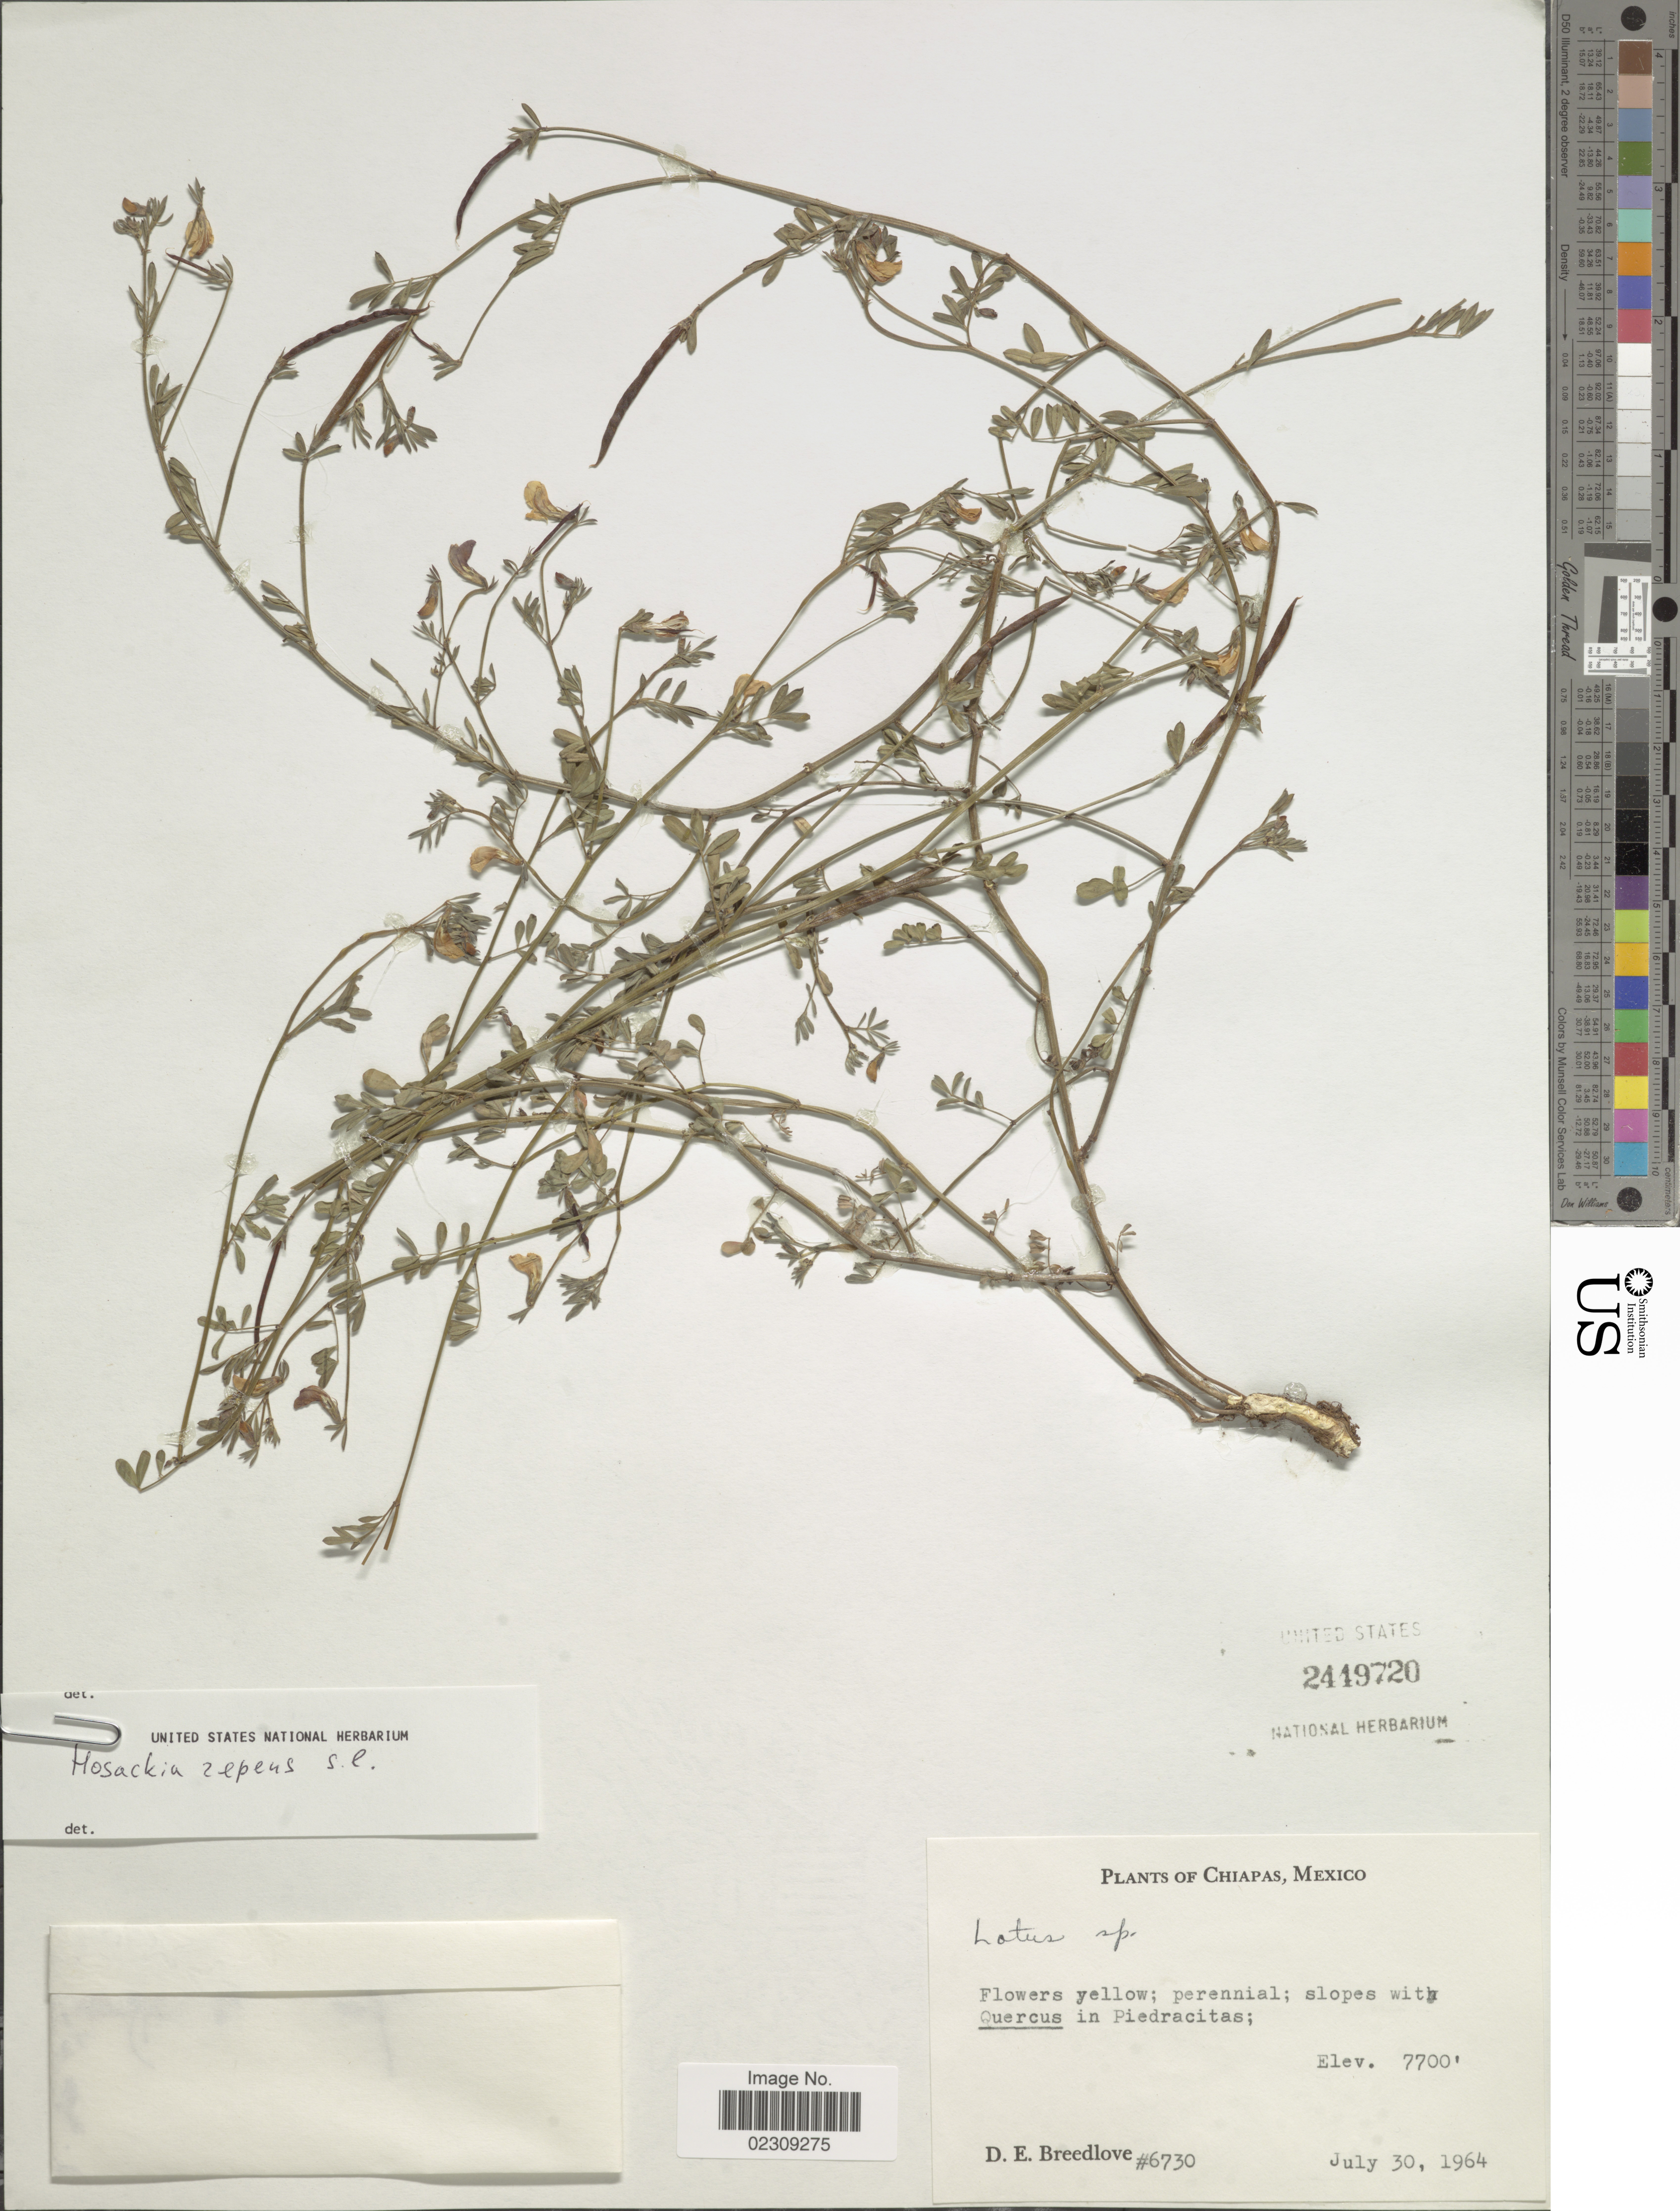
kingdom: Plantae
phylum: Tracheophyta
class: Magnoliopsida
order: Fabales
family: Fabaceae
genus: Hosackia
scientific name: Hosackia repens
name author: G. Don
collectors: D. E. Breedlove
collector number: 6730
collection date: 1964-07-30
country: Mexico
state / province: Chiapas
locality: Slopes with Quercus in Piedracitas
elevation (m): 2347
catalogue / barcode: US 2449720